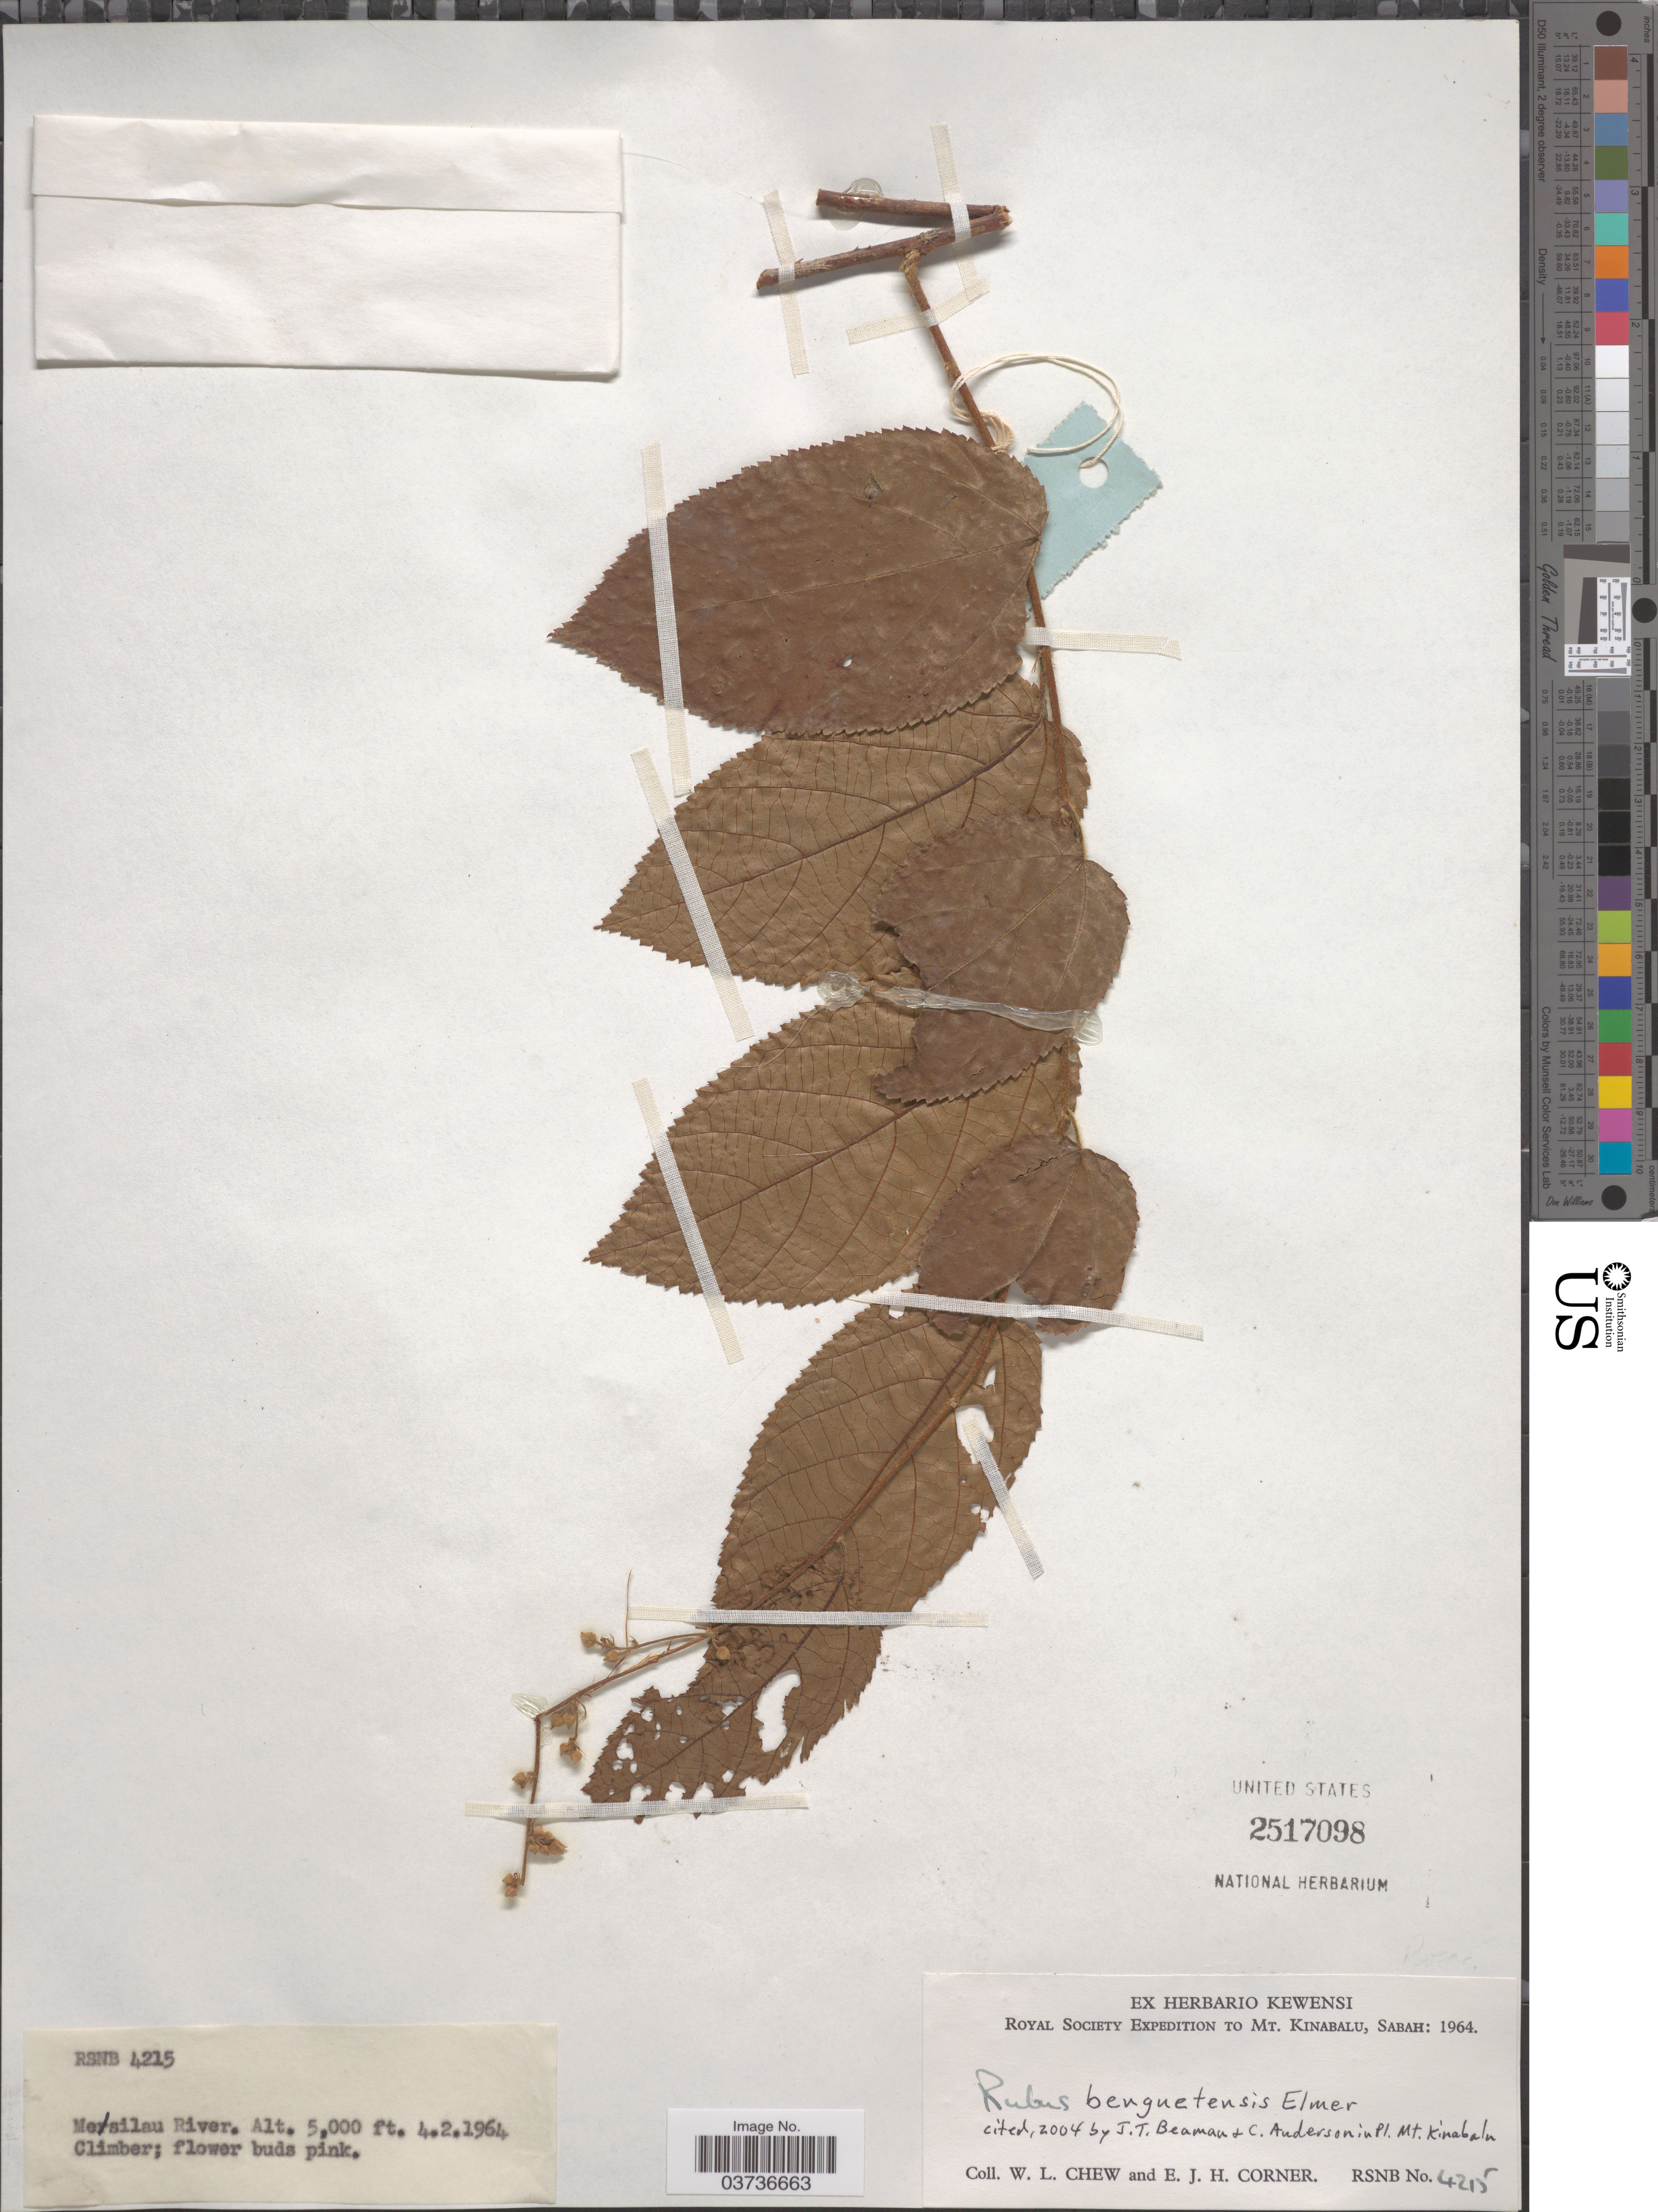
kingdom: Plantae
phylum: Tracheophyta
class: Magnoliopsida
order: Rosales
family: Rosaceae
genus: Rubus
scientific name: Rubus benguetensis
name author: Elmer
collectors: W. Chew & E. Corner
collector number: RSNB 4215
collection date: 1964-02-04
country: Malaysia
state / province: Sabah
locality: Mt. Kinabalu. Mesilau River.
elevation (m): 1524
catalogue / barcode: US 2517098